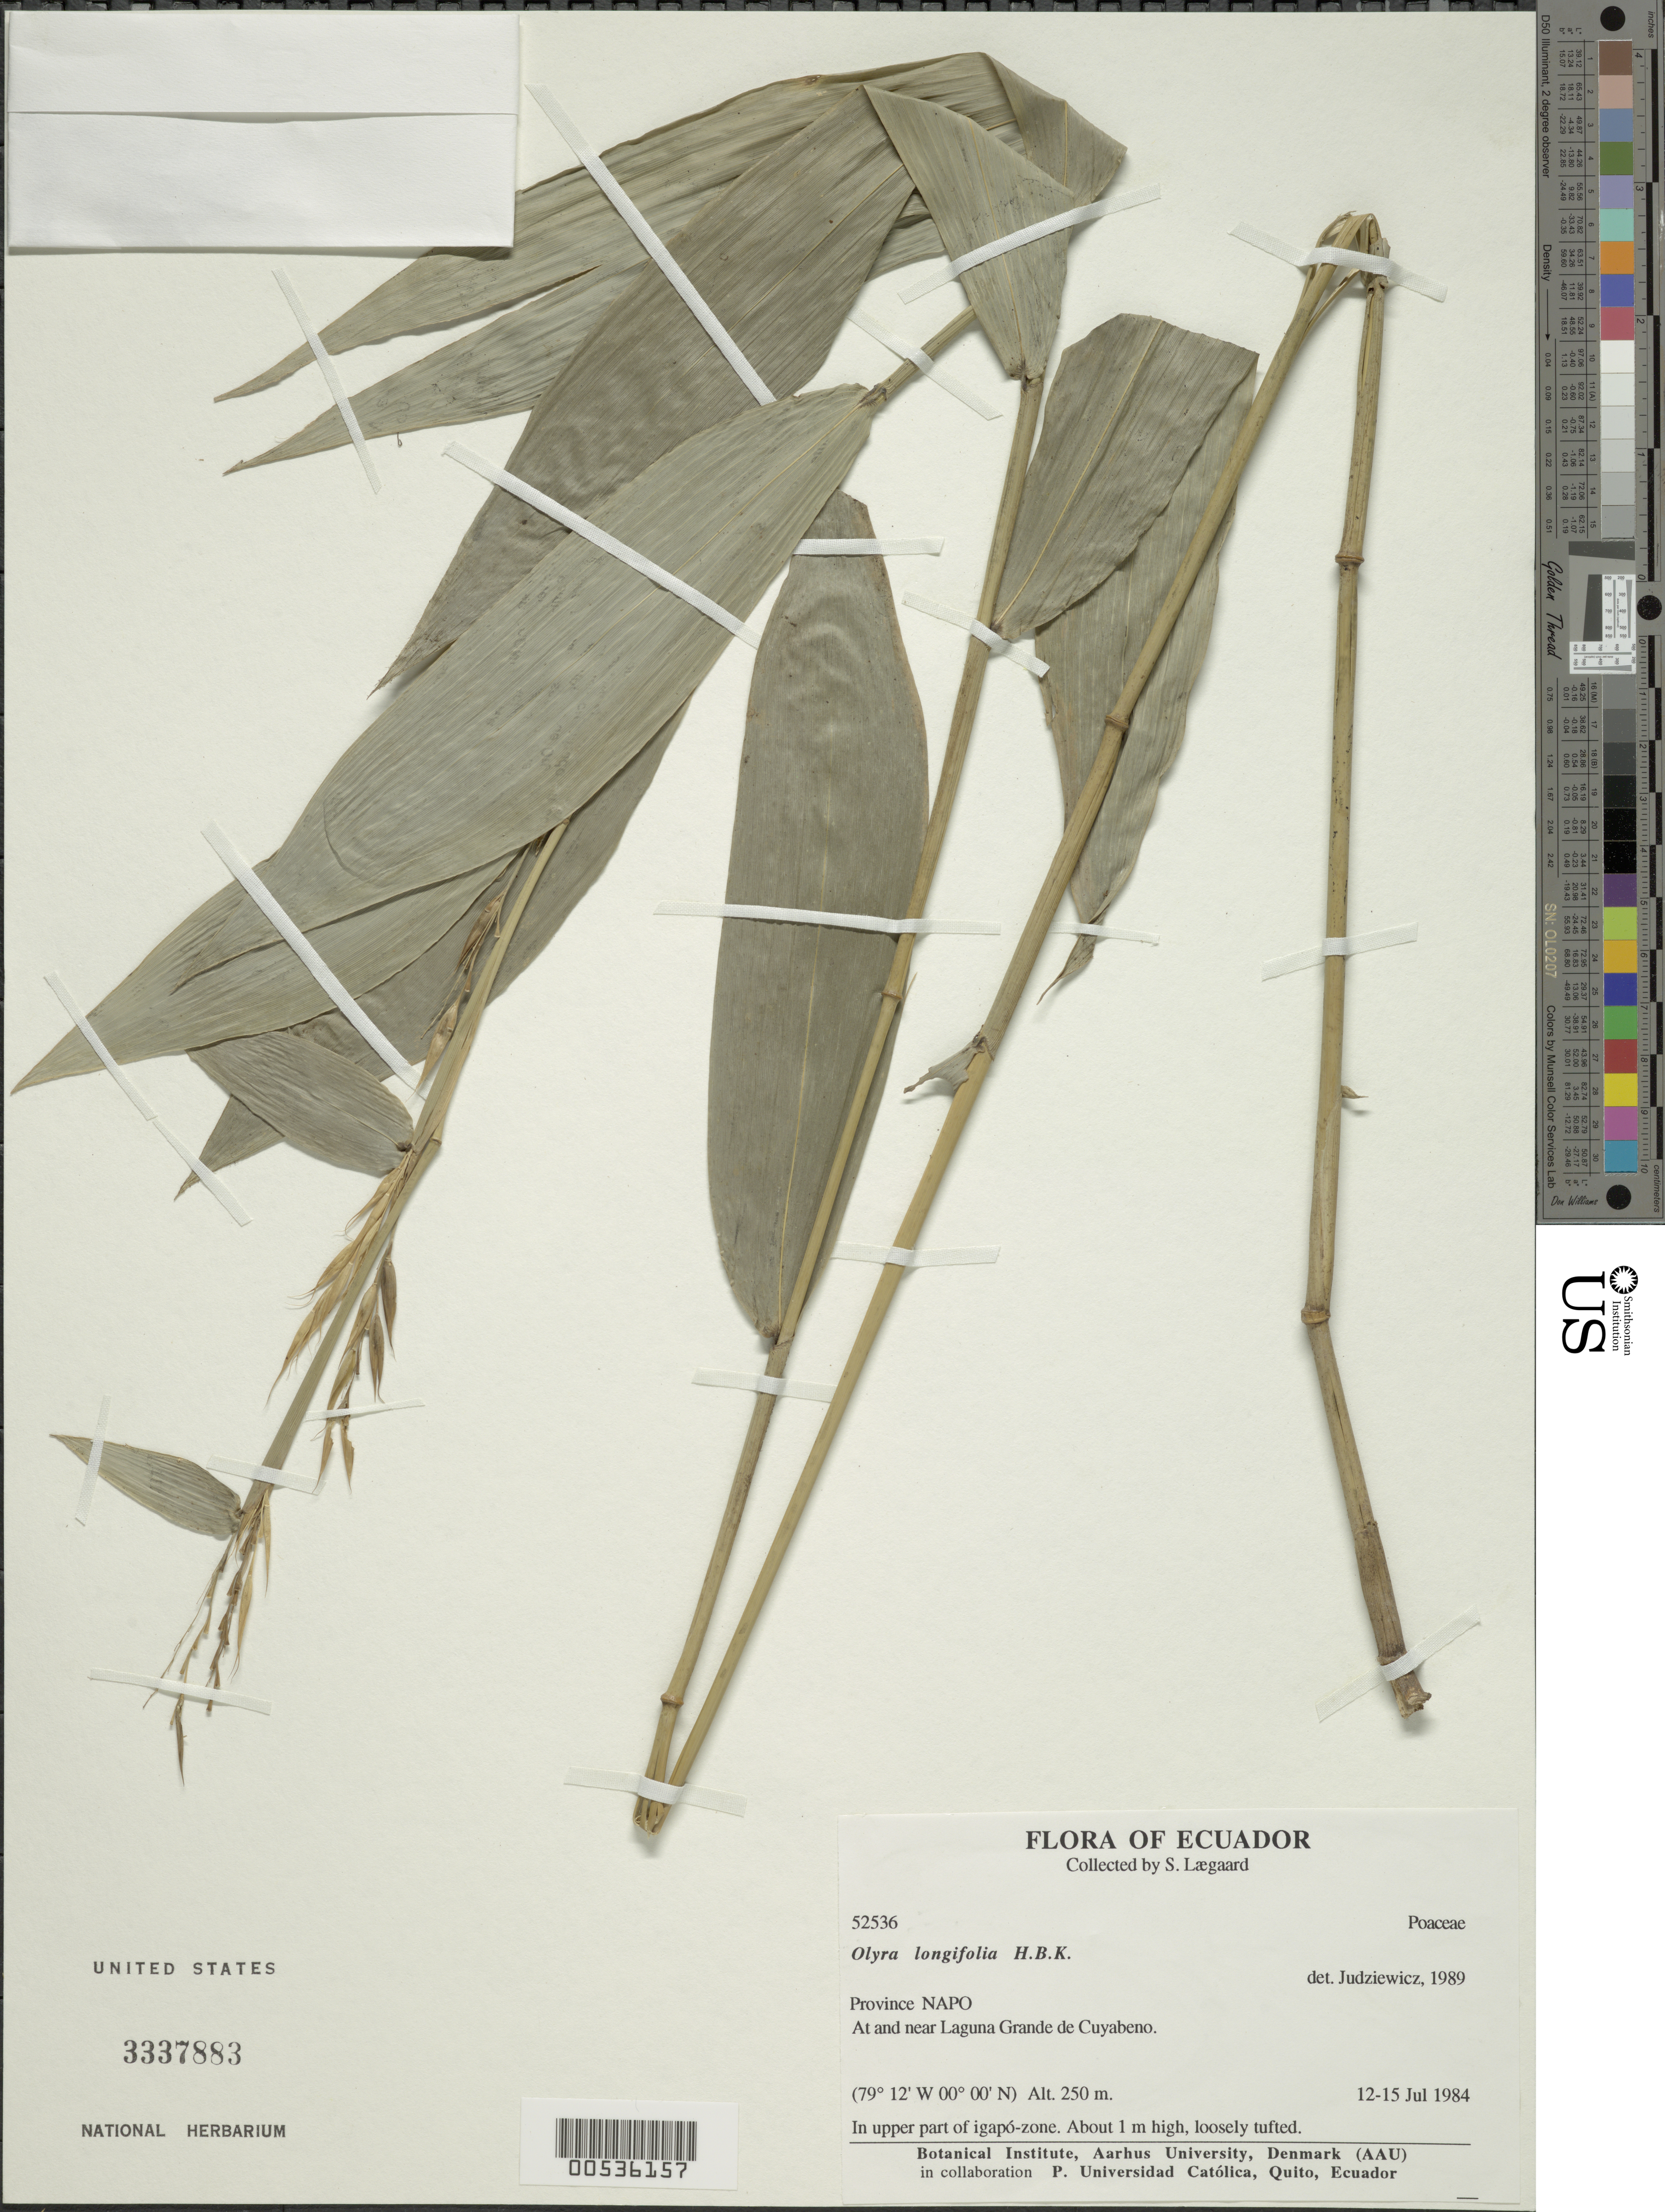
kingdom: Plantae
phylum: Tracheophyta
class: Liliopsida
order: Poales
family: Poaceae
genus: Olyra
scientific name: Olyra longifolia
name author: Kunth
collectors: S. Lægaard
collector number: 52536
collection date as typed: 12 Jul 1984 to 15 Jul 1984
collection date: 1984-07-12/1984-07-15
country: Ecuador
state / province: Napo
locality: Near Laguna Grande de cuyabeno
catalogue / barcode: US 3337883